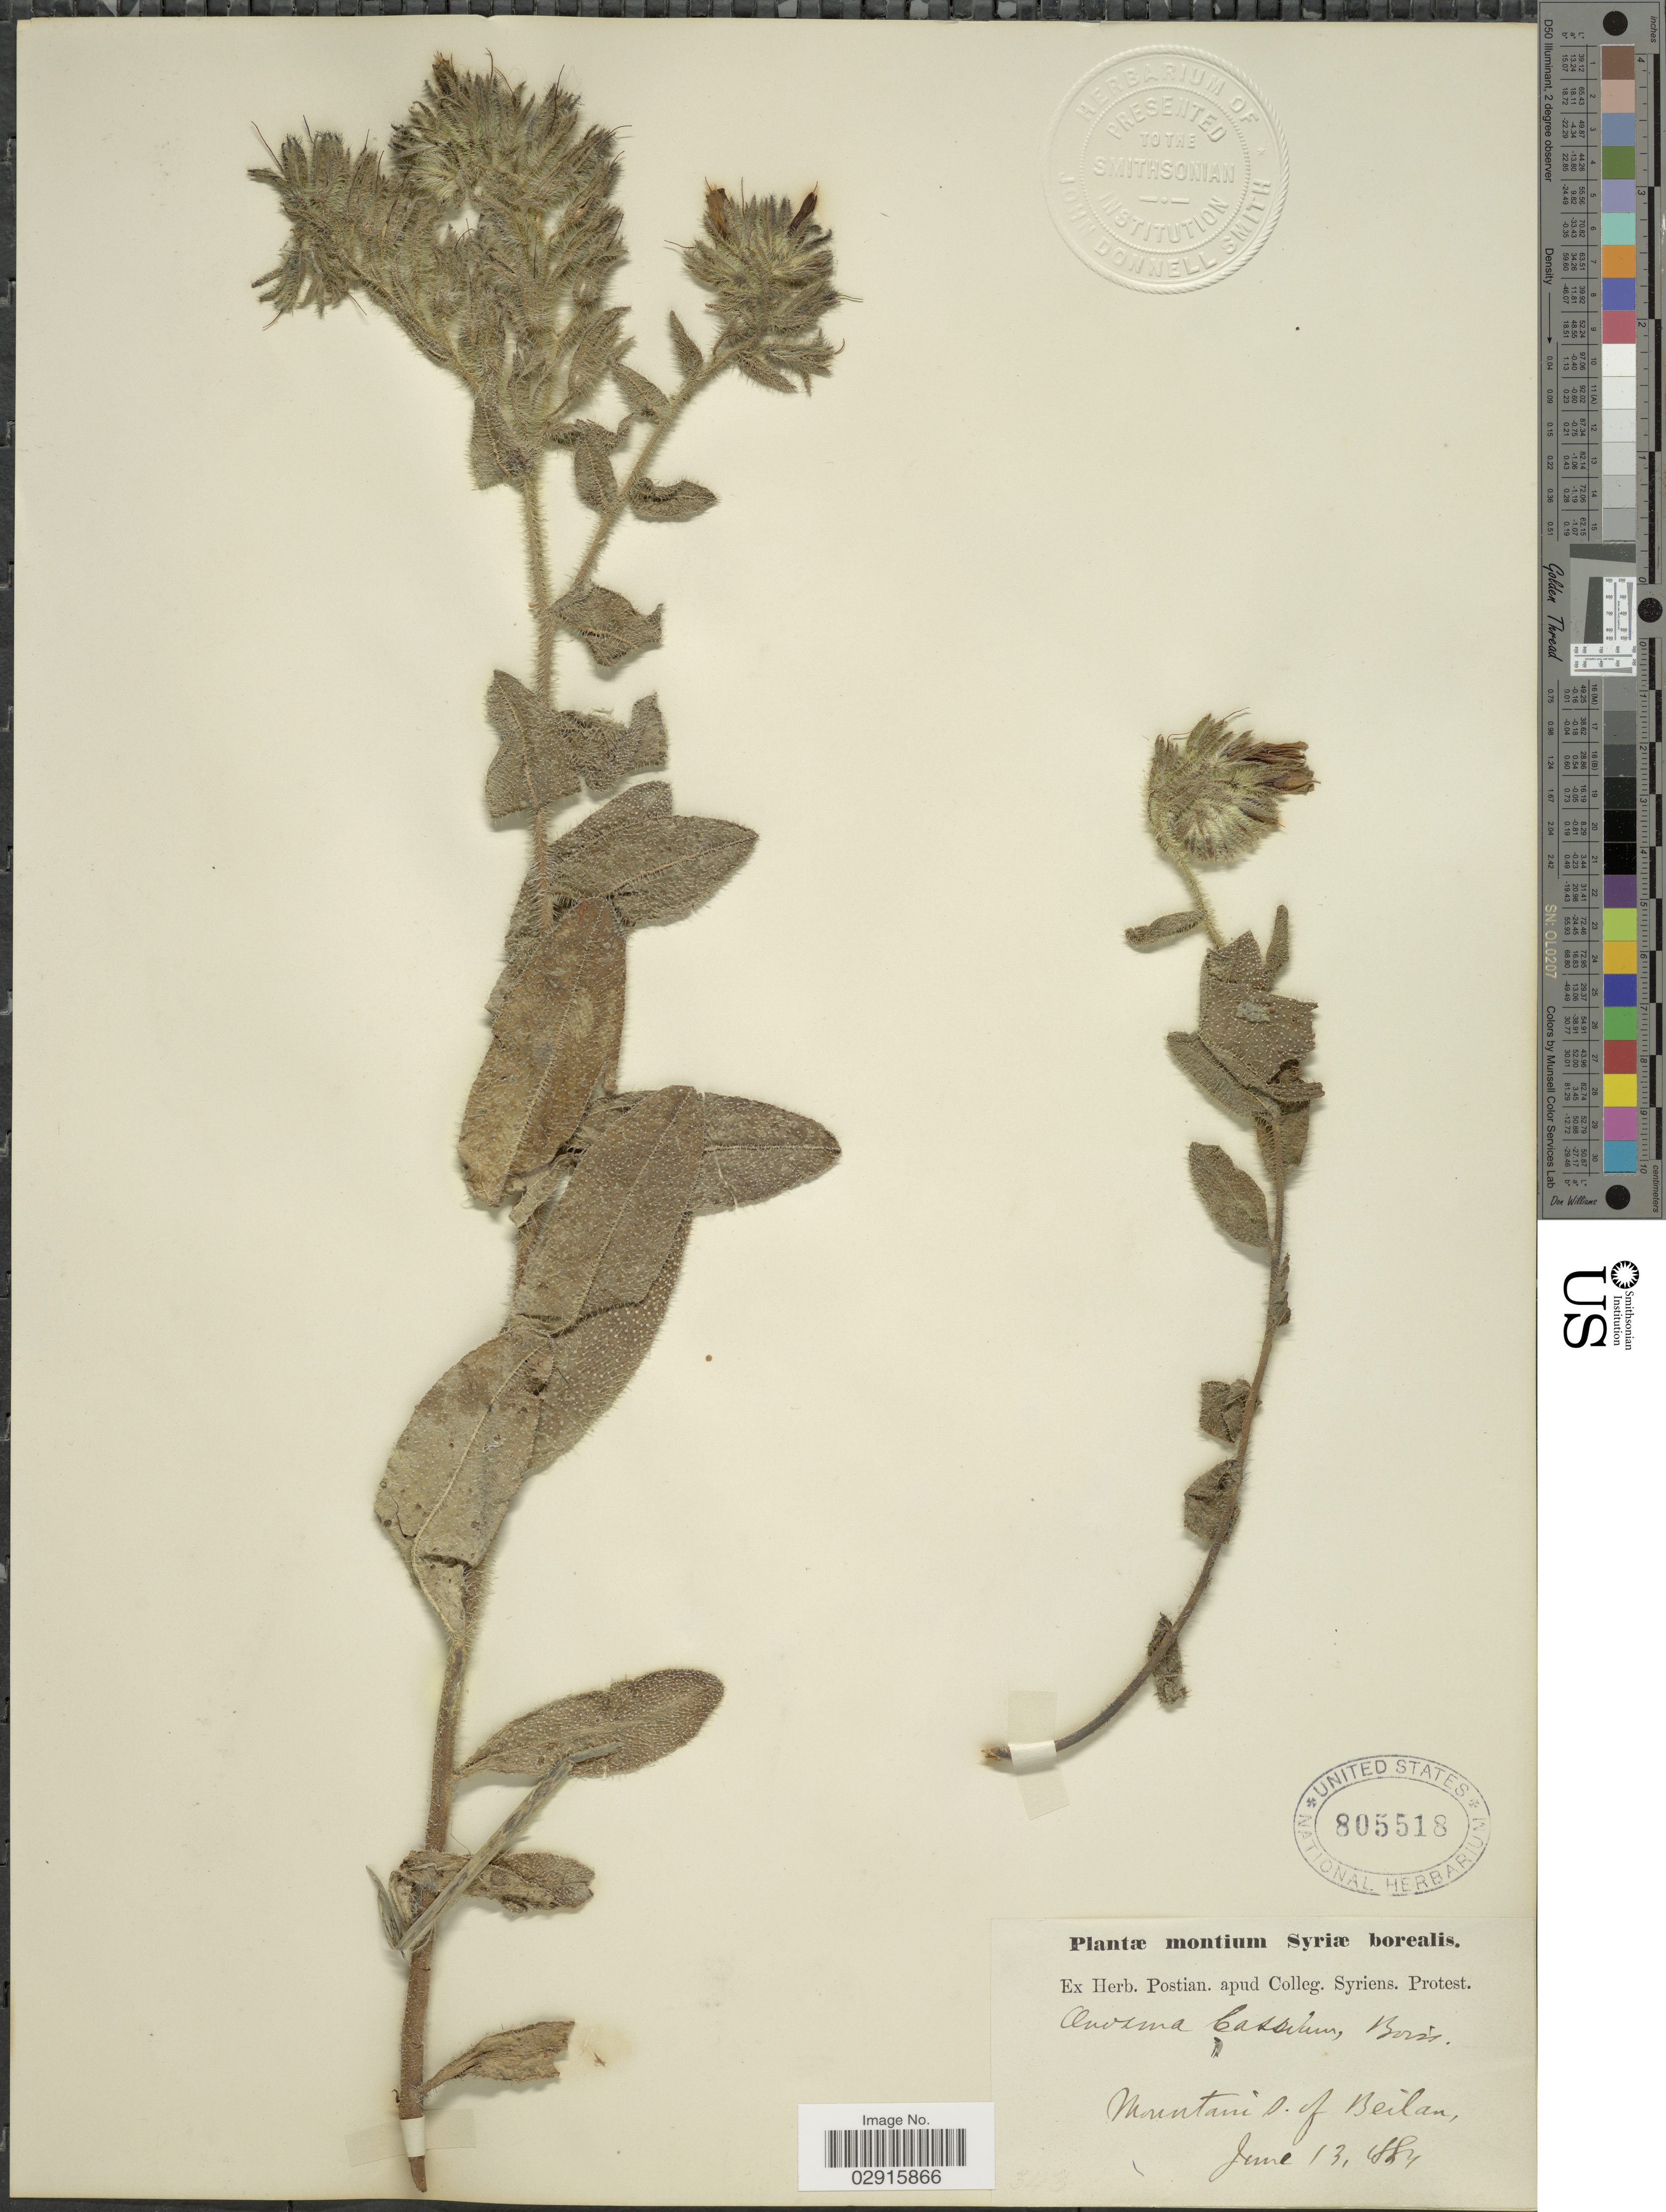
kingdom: Plantae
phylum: Tracheophyta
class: Magnoliopsida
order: Boraginales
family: Boraginaceae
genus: Onosma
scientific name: Onosma cassium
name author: Boiss.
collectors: ex herb. Postian. apud Colleg. Syriens. Protest. USE "Fannie P. A. Shepard" (10308853) AS PRIMARY COLLECTOR INSTEAD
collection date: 1884-06-13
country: Syria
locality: Mountain s. of Beilan.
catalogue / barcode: US 805518